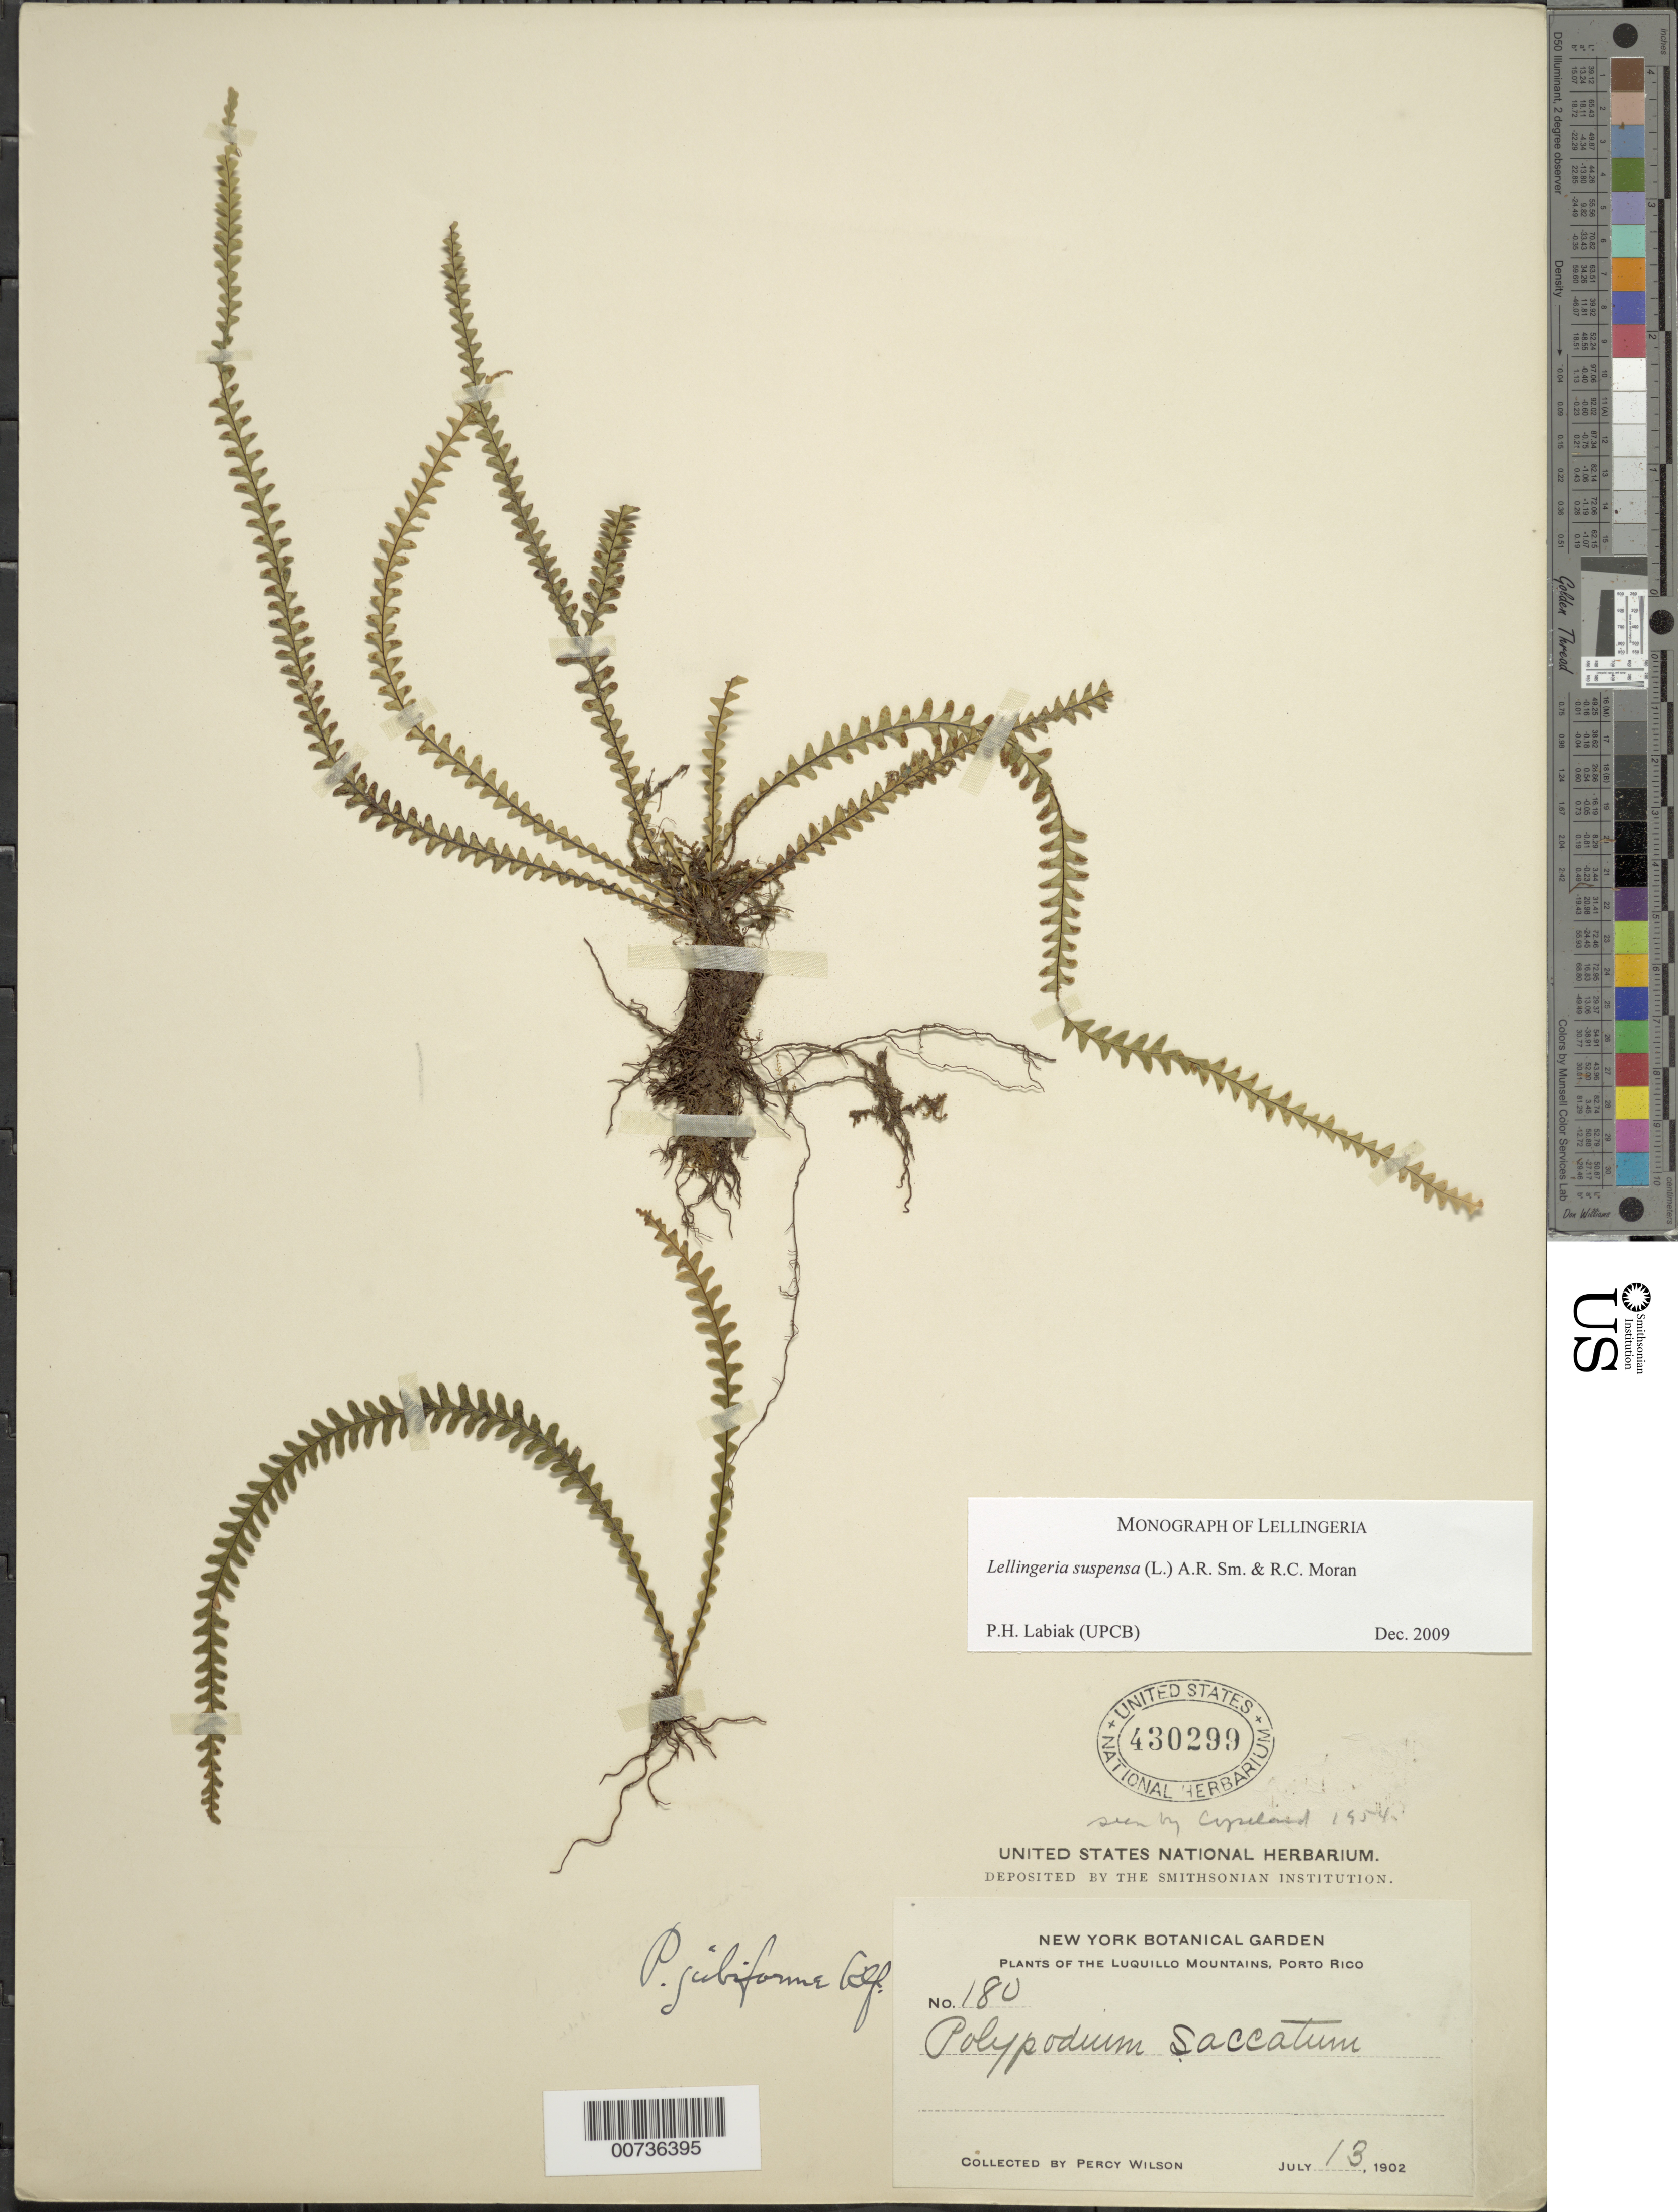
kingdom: Plantae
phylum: Tracheophyta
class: Polypodiopsida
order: Polypodiales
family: Polypodiaceae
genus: Lellingeria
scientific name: Lellingeria suspensa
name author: (L.) A.R. Sm. & R.C. Moran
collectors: P. Wilson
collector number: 180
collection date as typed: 13 Jul 1902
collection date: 1902-07-13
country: Puerto Rico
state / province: Luquillo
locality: Luquillo Mountains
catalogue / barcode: US 430299